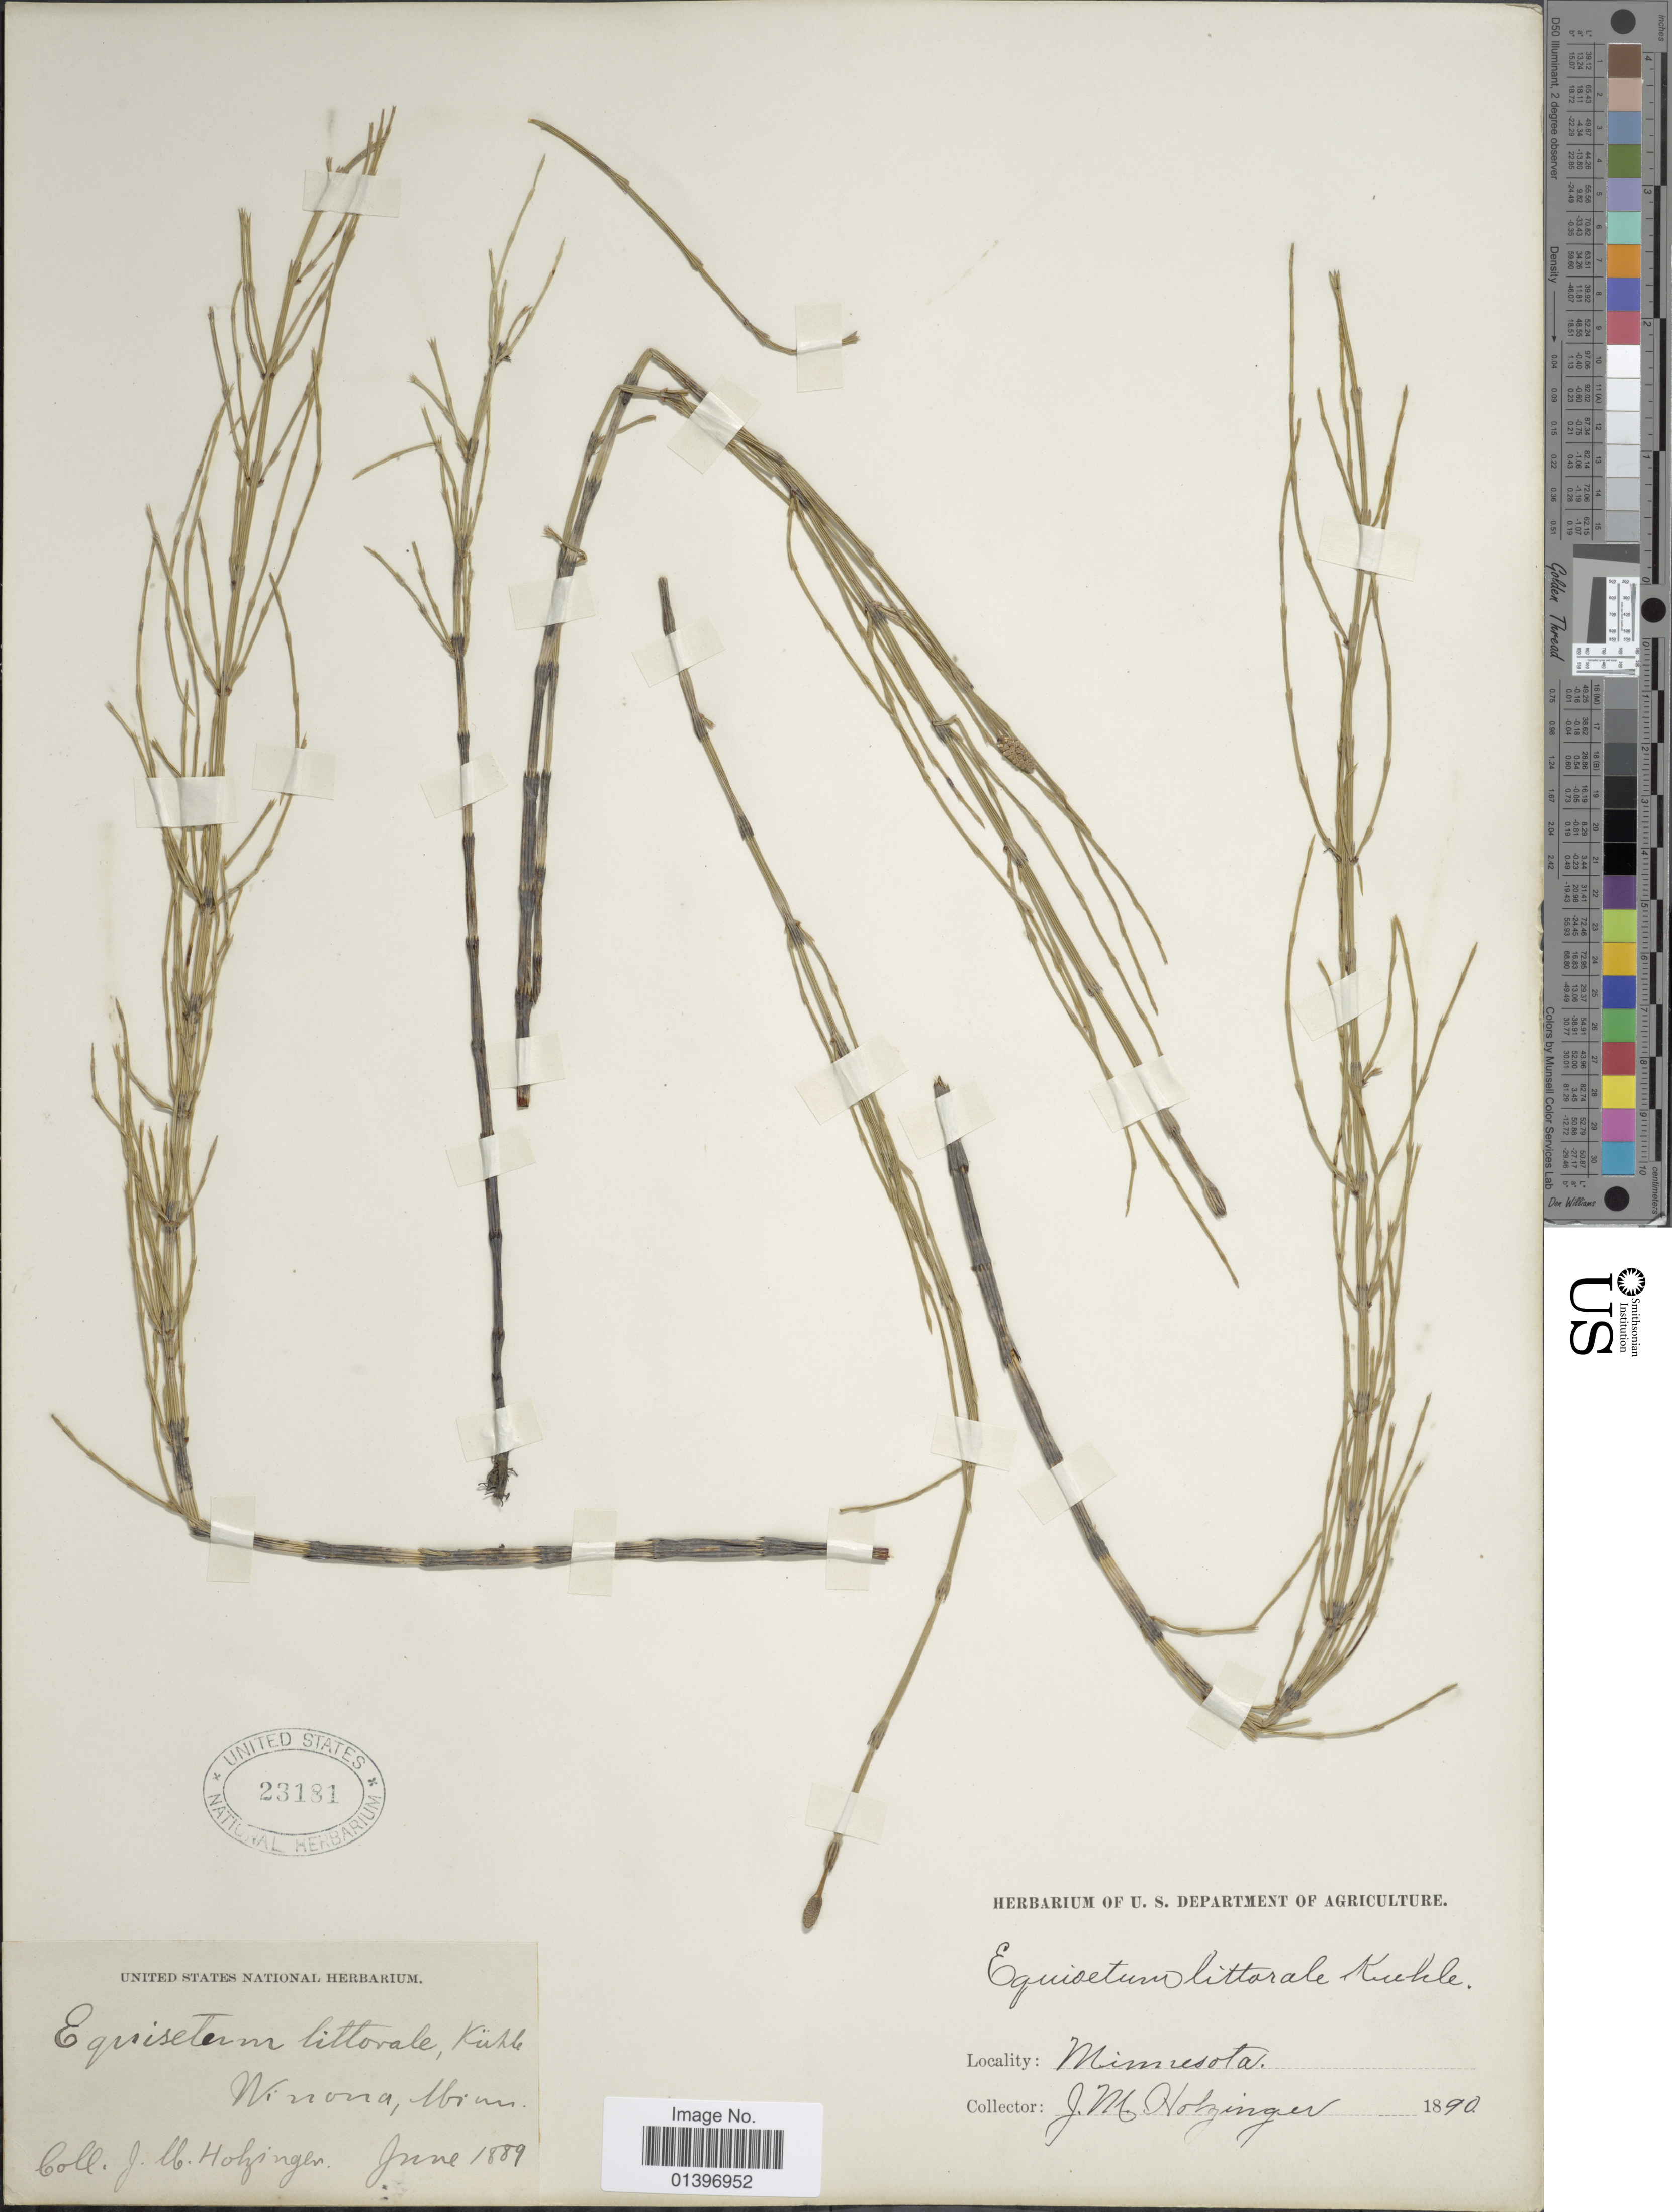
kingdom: Plantae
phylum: Tracheophyta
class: Polypodiopsida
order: Equisetales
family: Equisetaceae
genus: Equisetum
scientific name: Equisetum x litorale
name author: Kuhlw.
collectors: J. M. Holzinger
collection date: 1889-06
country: United States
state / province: Minnesota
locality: Winona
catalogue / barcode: US 23181